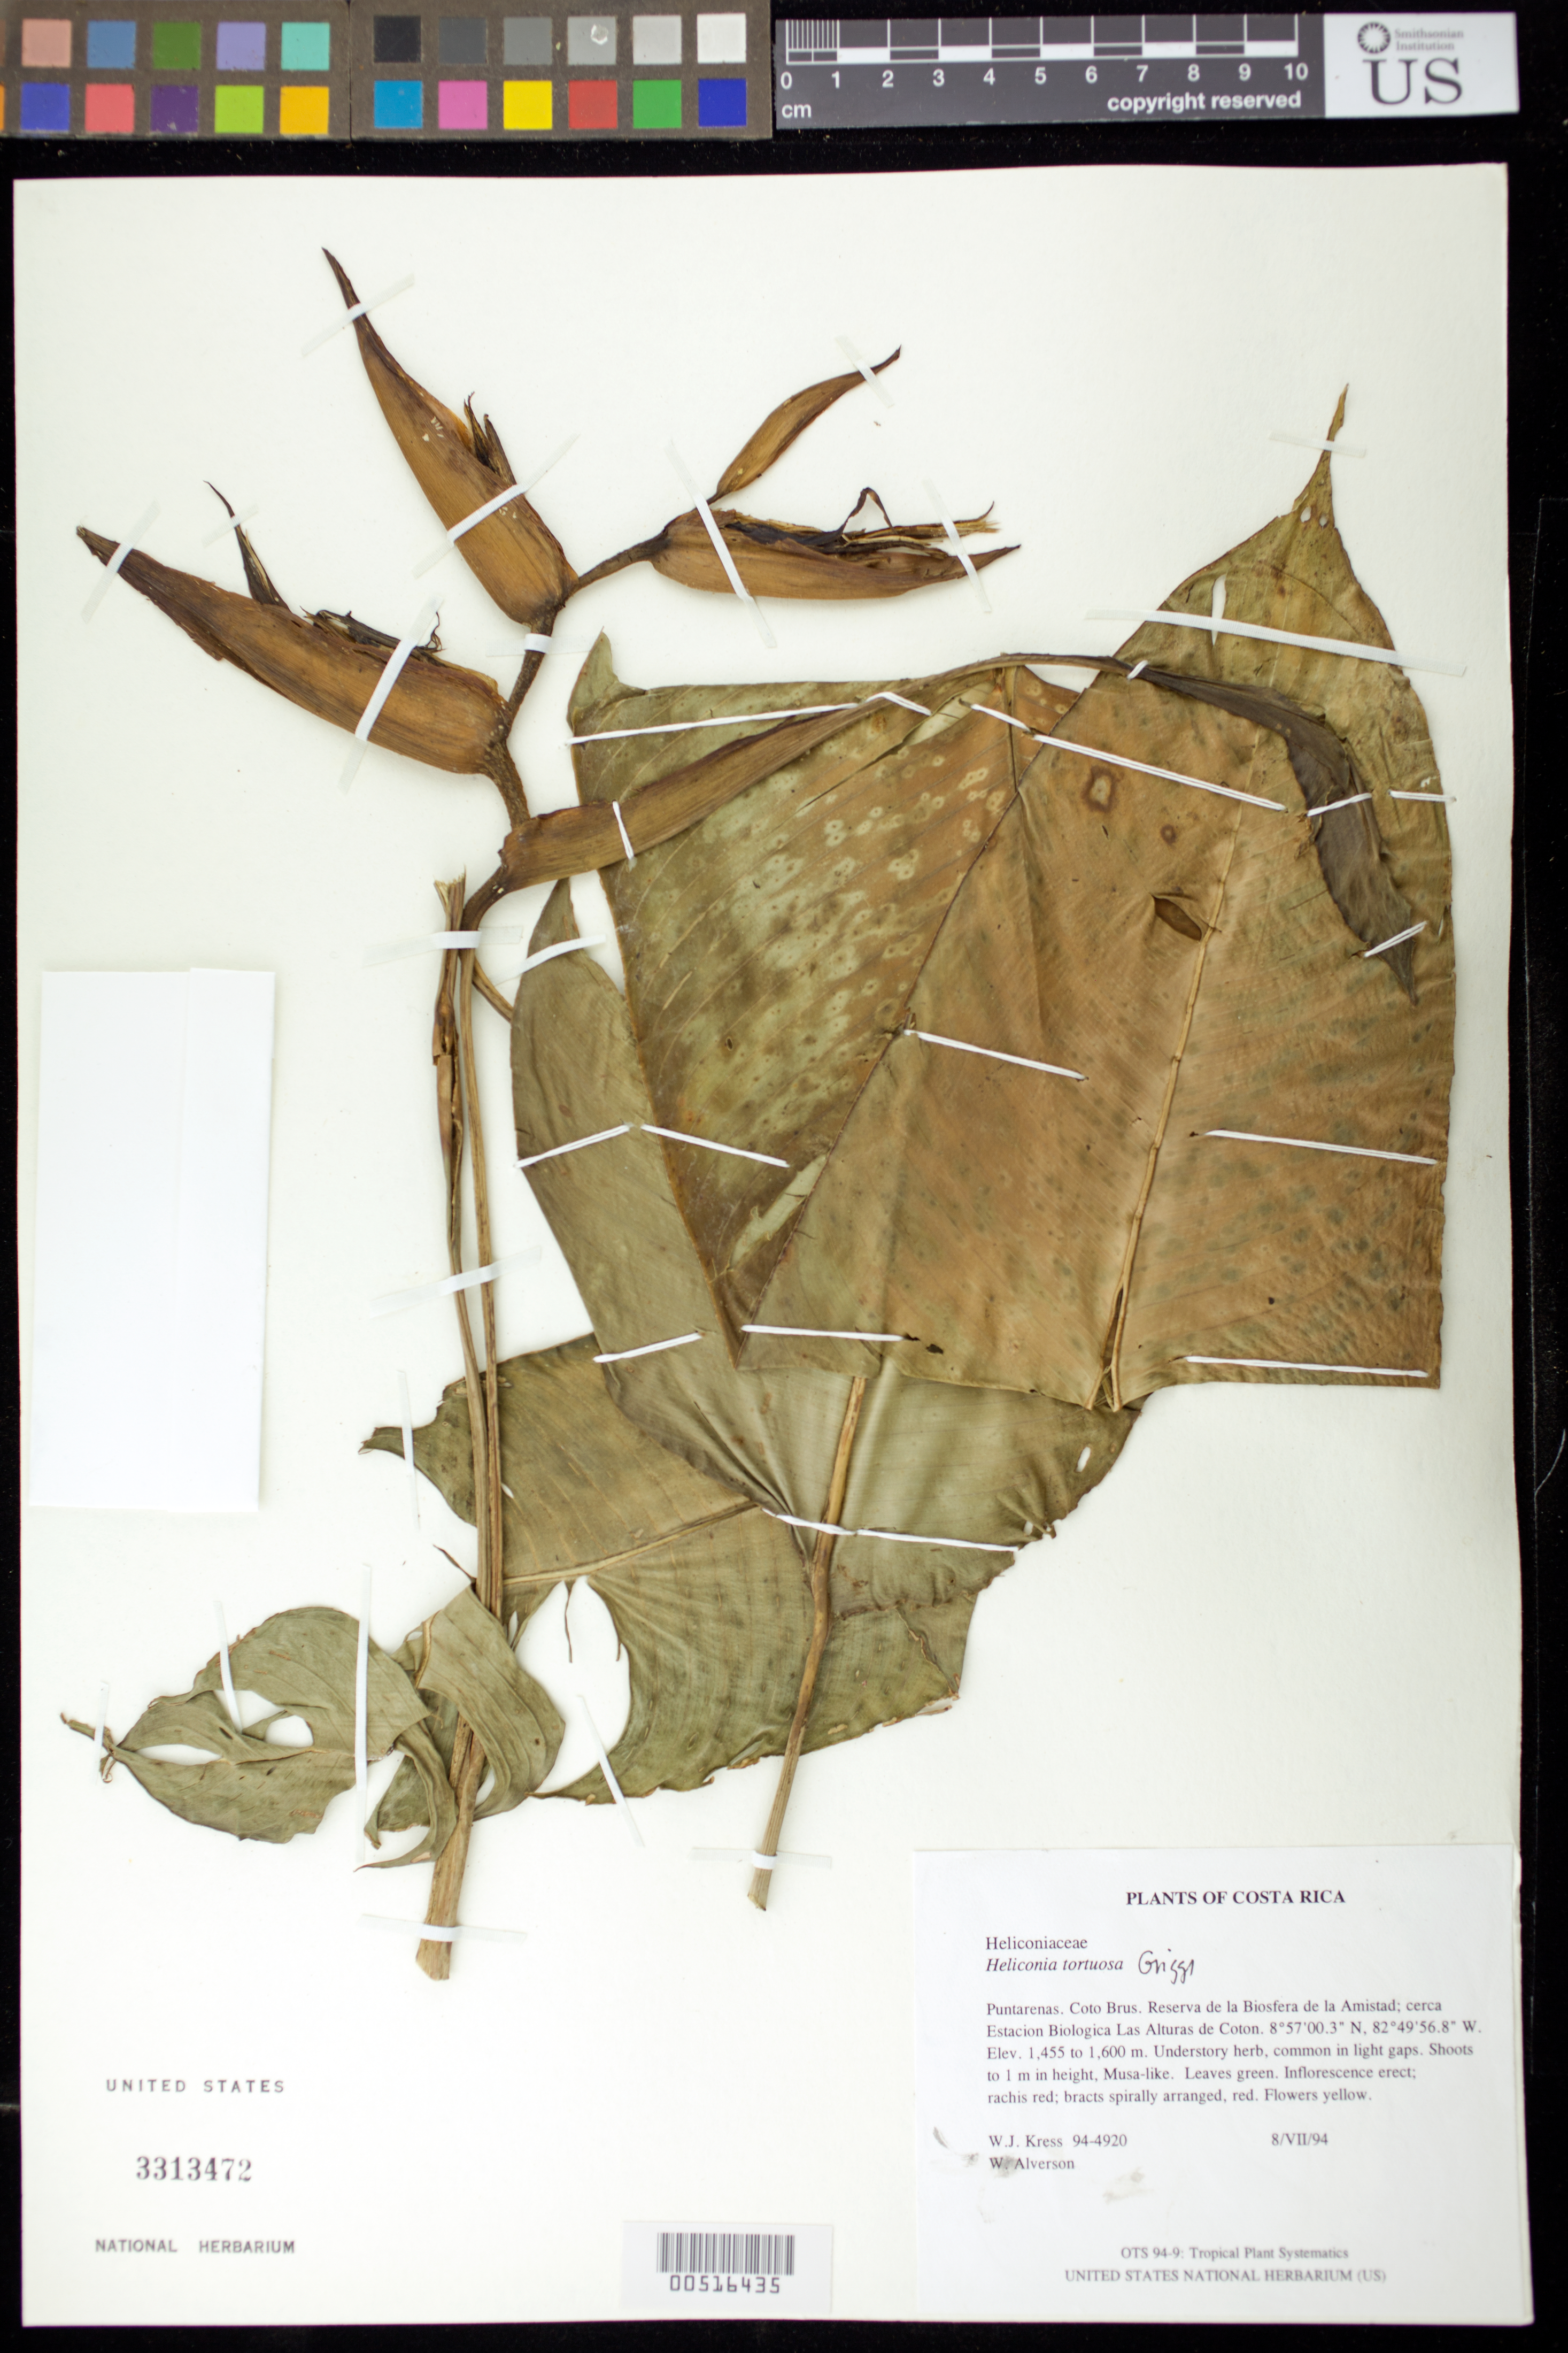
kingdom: Plantae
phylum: Tracheophyta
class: Liliopsida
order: Zingiberales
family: Heliconiaceae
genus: Heliconia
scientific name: Heliconia tortuosa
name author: R.F. Griggs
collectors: W. J. Kress & W. S. Alverson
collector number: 94-4920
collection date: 1994-07-08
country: Costa Rica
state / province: Puntarenas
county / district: Coto Brus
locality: Reserva de la Biosfera de la Amistad; cerca Estacion Biologica Las Alturas de Coton.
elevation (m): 1455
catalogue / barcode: US 3313472